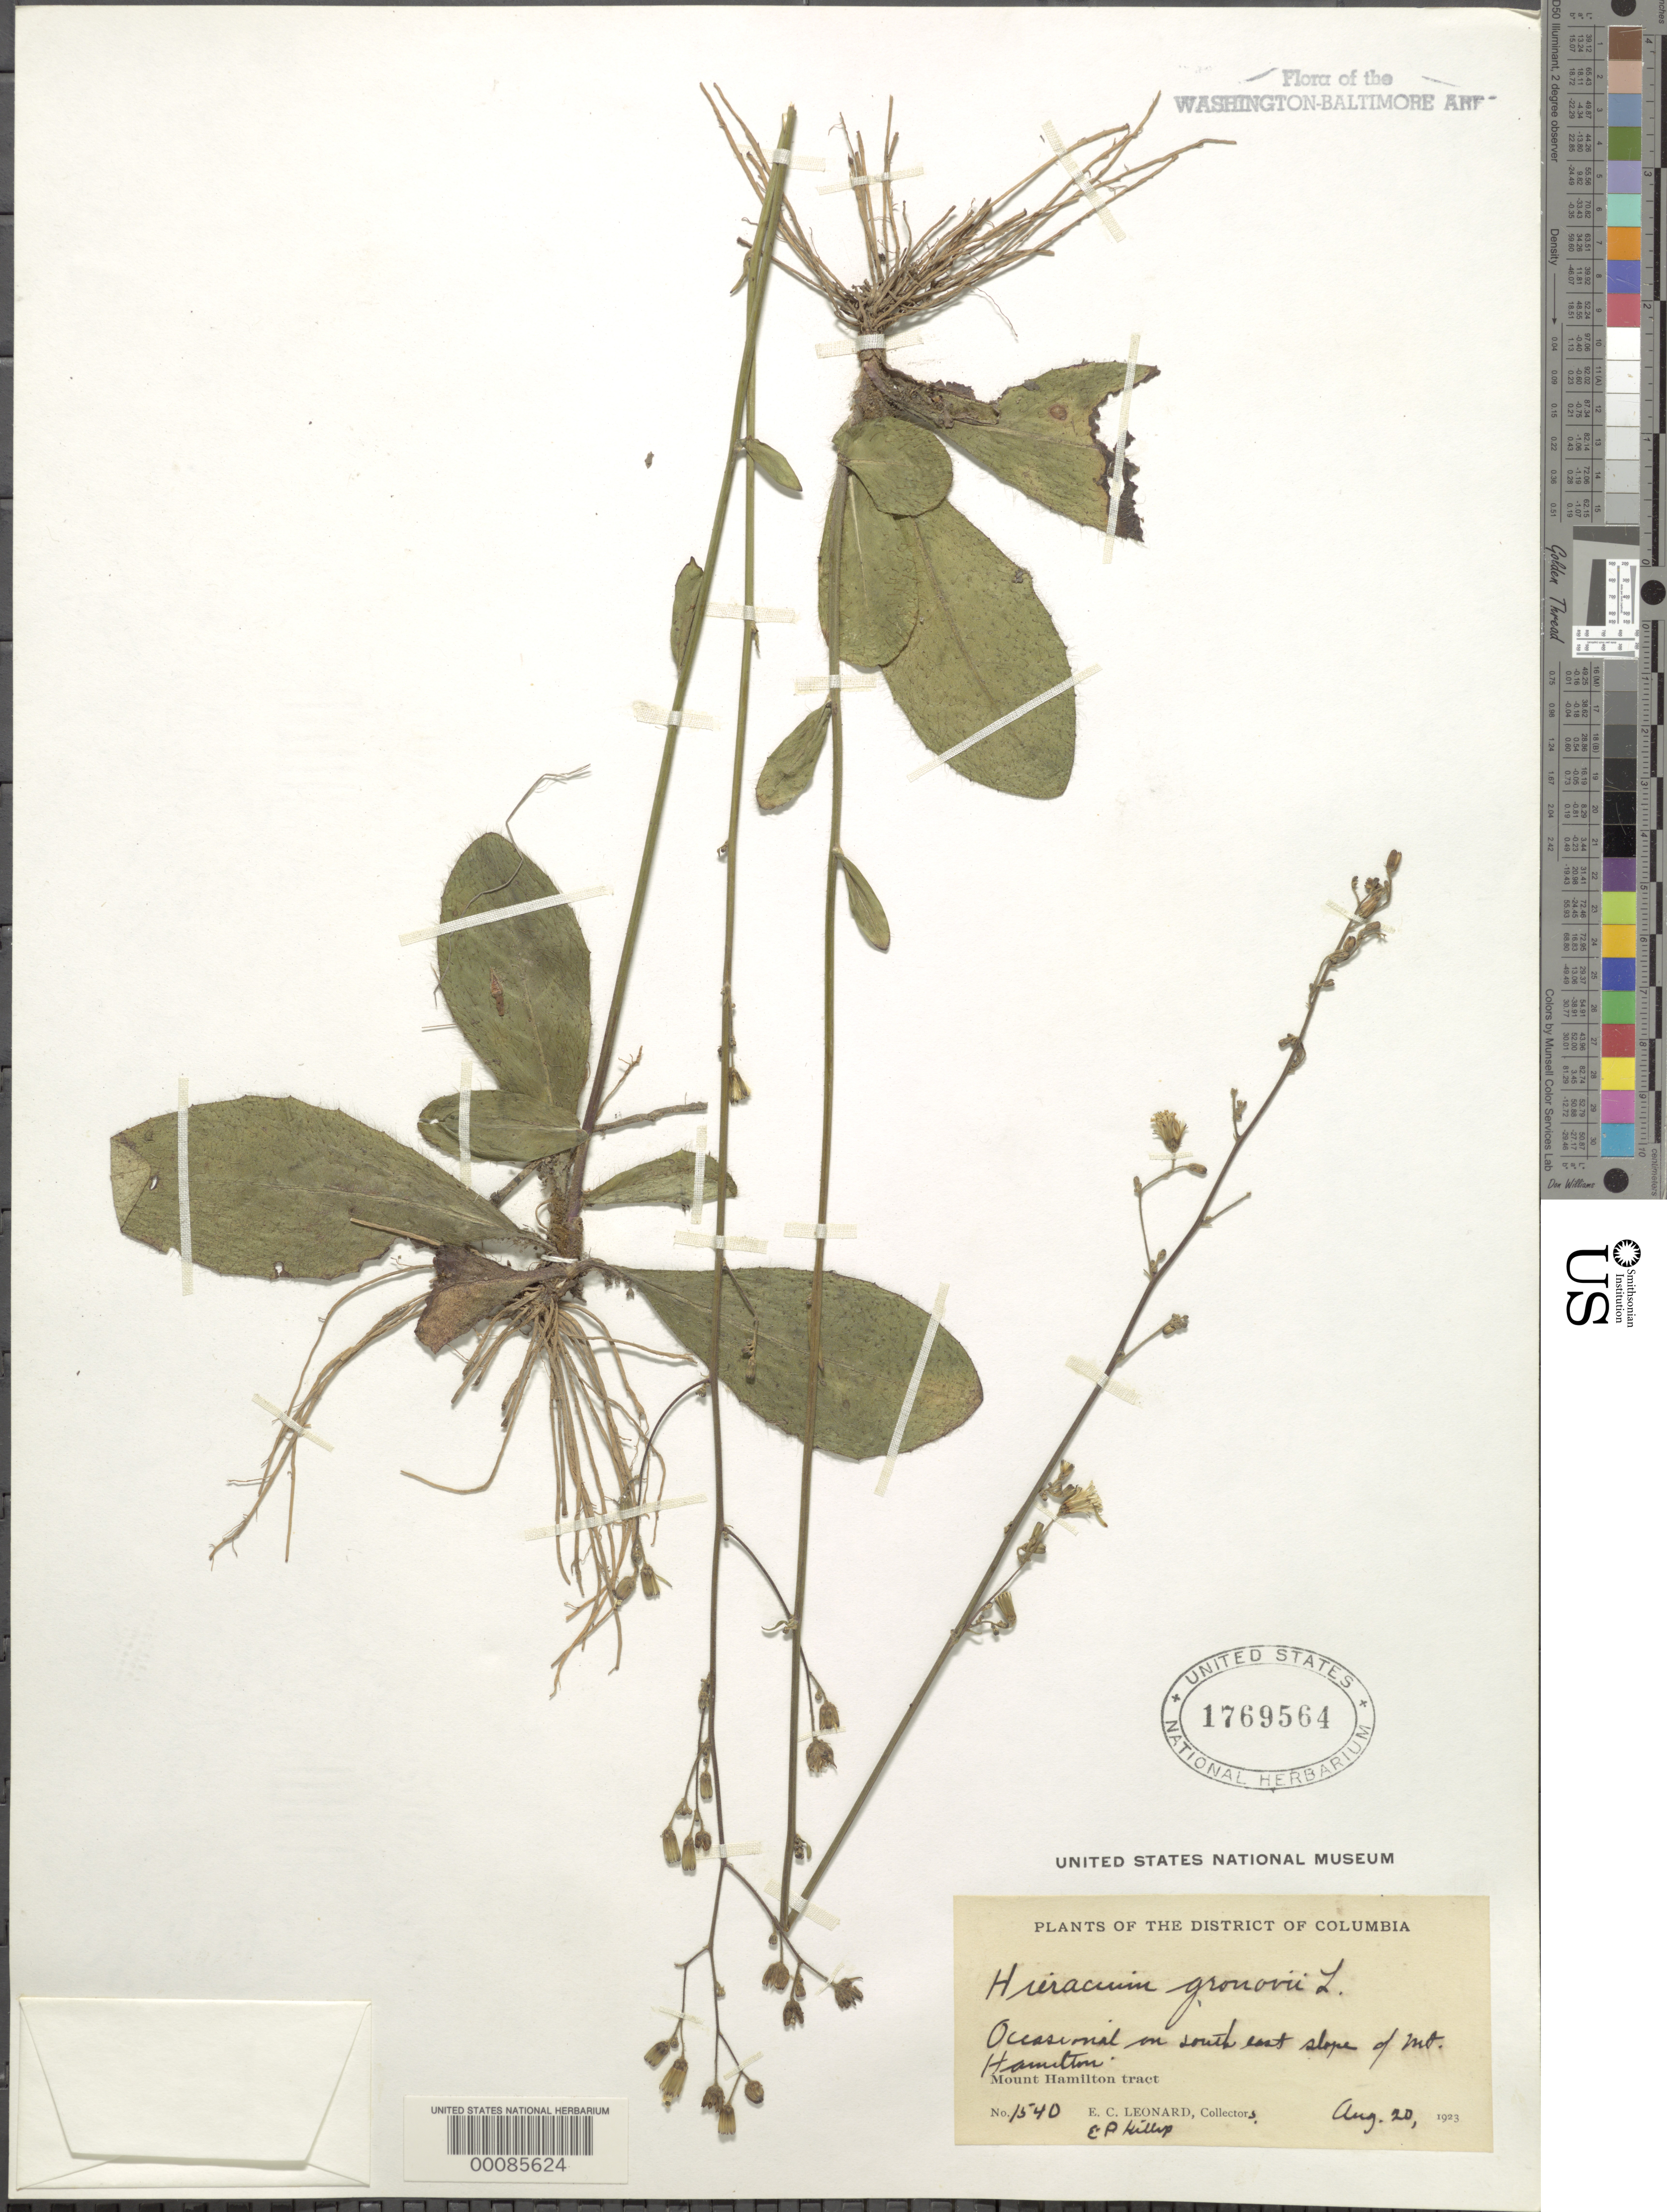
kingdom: Plantae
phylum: Tracheophyta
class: Magnoliopsida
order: Asterales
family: Asteraceae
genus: Hieracium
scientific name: Hieracium gronovii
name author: L.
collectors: E. C. Leonard & E. P. Killip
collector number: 1540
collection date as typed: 20 Aug 1923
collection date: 1923-08-20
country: United States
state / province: District of Columbia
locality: SE slope of Mount Hamilton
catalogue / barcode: US 1769564